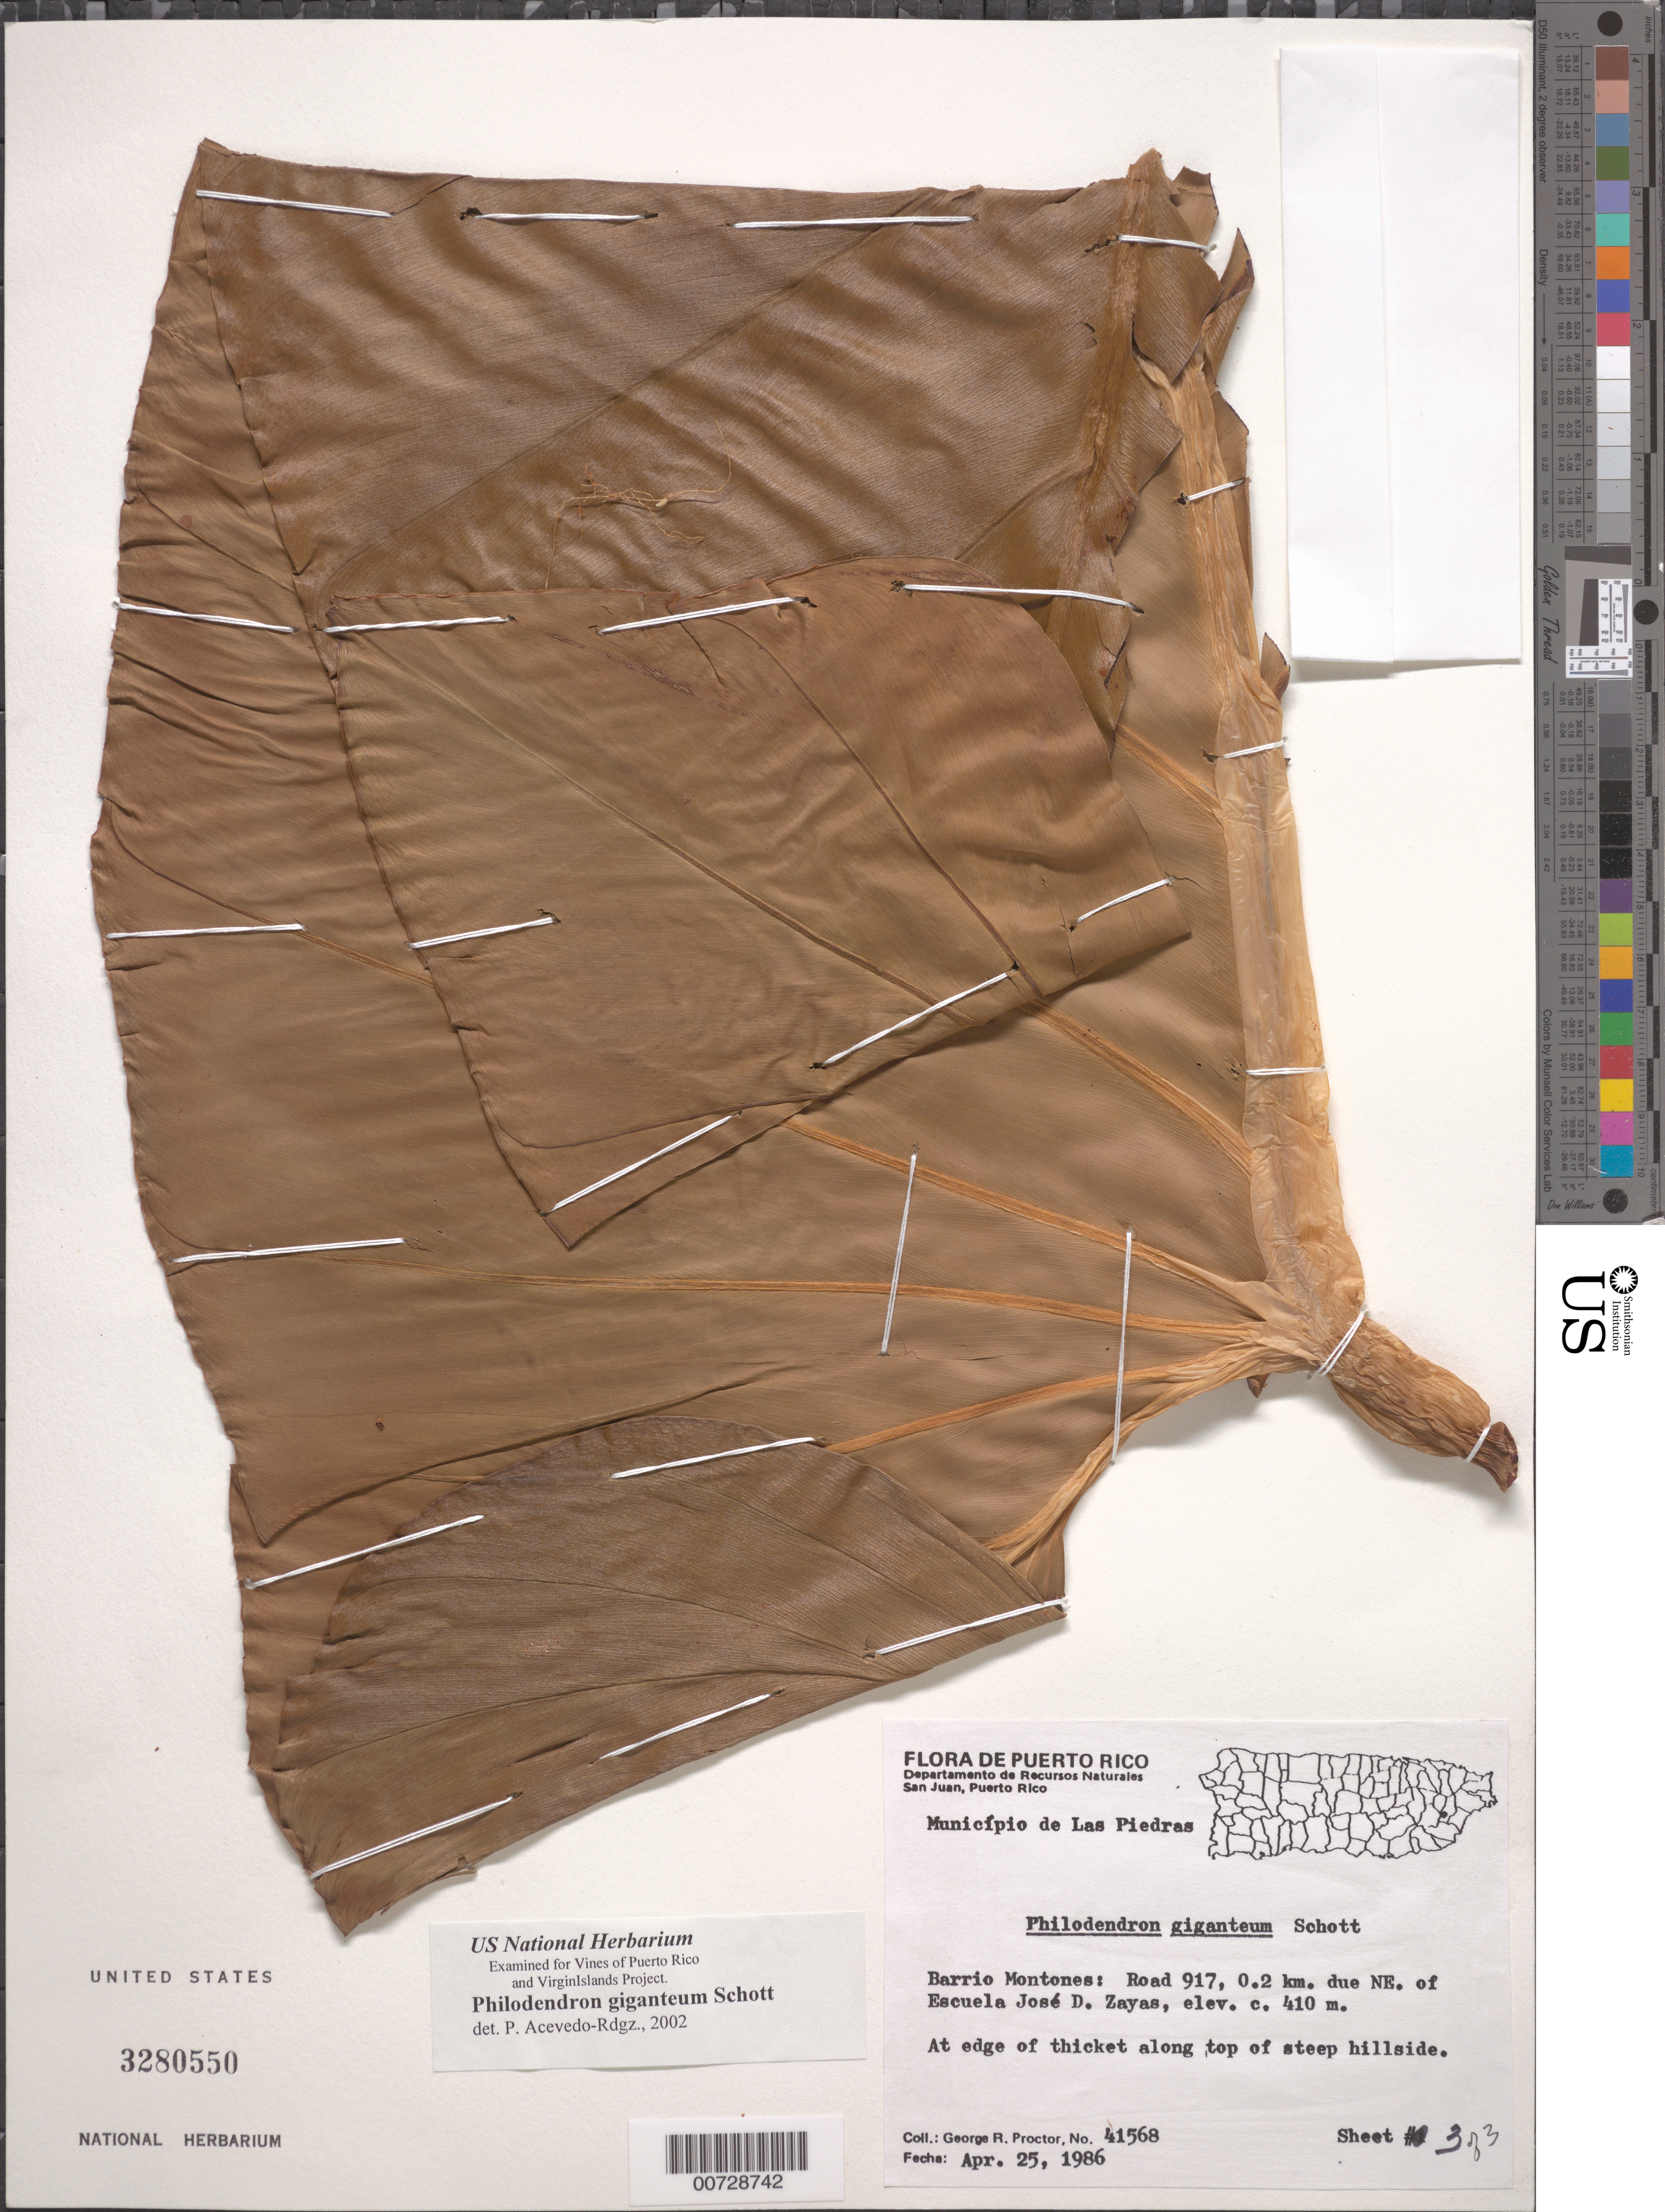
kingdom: Plantae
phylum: Tracheophyta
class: Liliopsida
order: Alismatales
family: Araceae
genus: Philodendron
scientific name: Philodendron giganteum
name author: Schott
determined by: Acevedo-Rodríguez, P., (BOT), Smithsonian Institution - National Museum of Natural History (UNITED STATES)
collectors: G. R. Proctor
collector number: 41568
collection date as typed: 25 Apr 1986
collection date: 1986-04-25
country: Puerto Rico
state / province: Las Piedras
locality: Mun. Las Piedras, Barrio Montones: Road 917, 0.2 km due NE of Escuela José D. Zayas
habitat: At edge of thicket along top of steep hillside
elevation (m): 410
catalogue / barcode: US 3280550